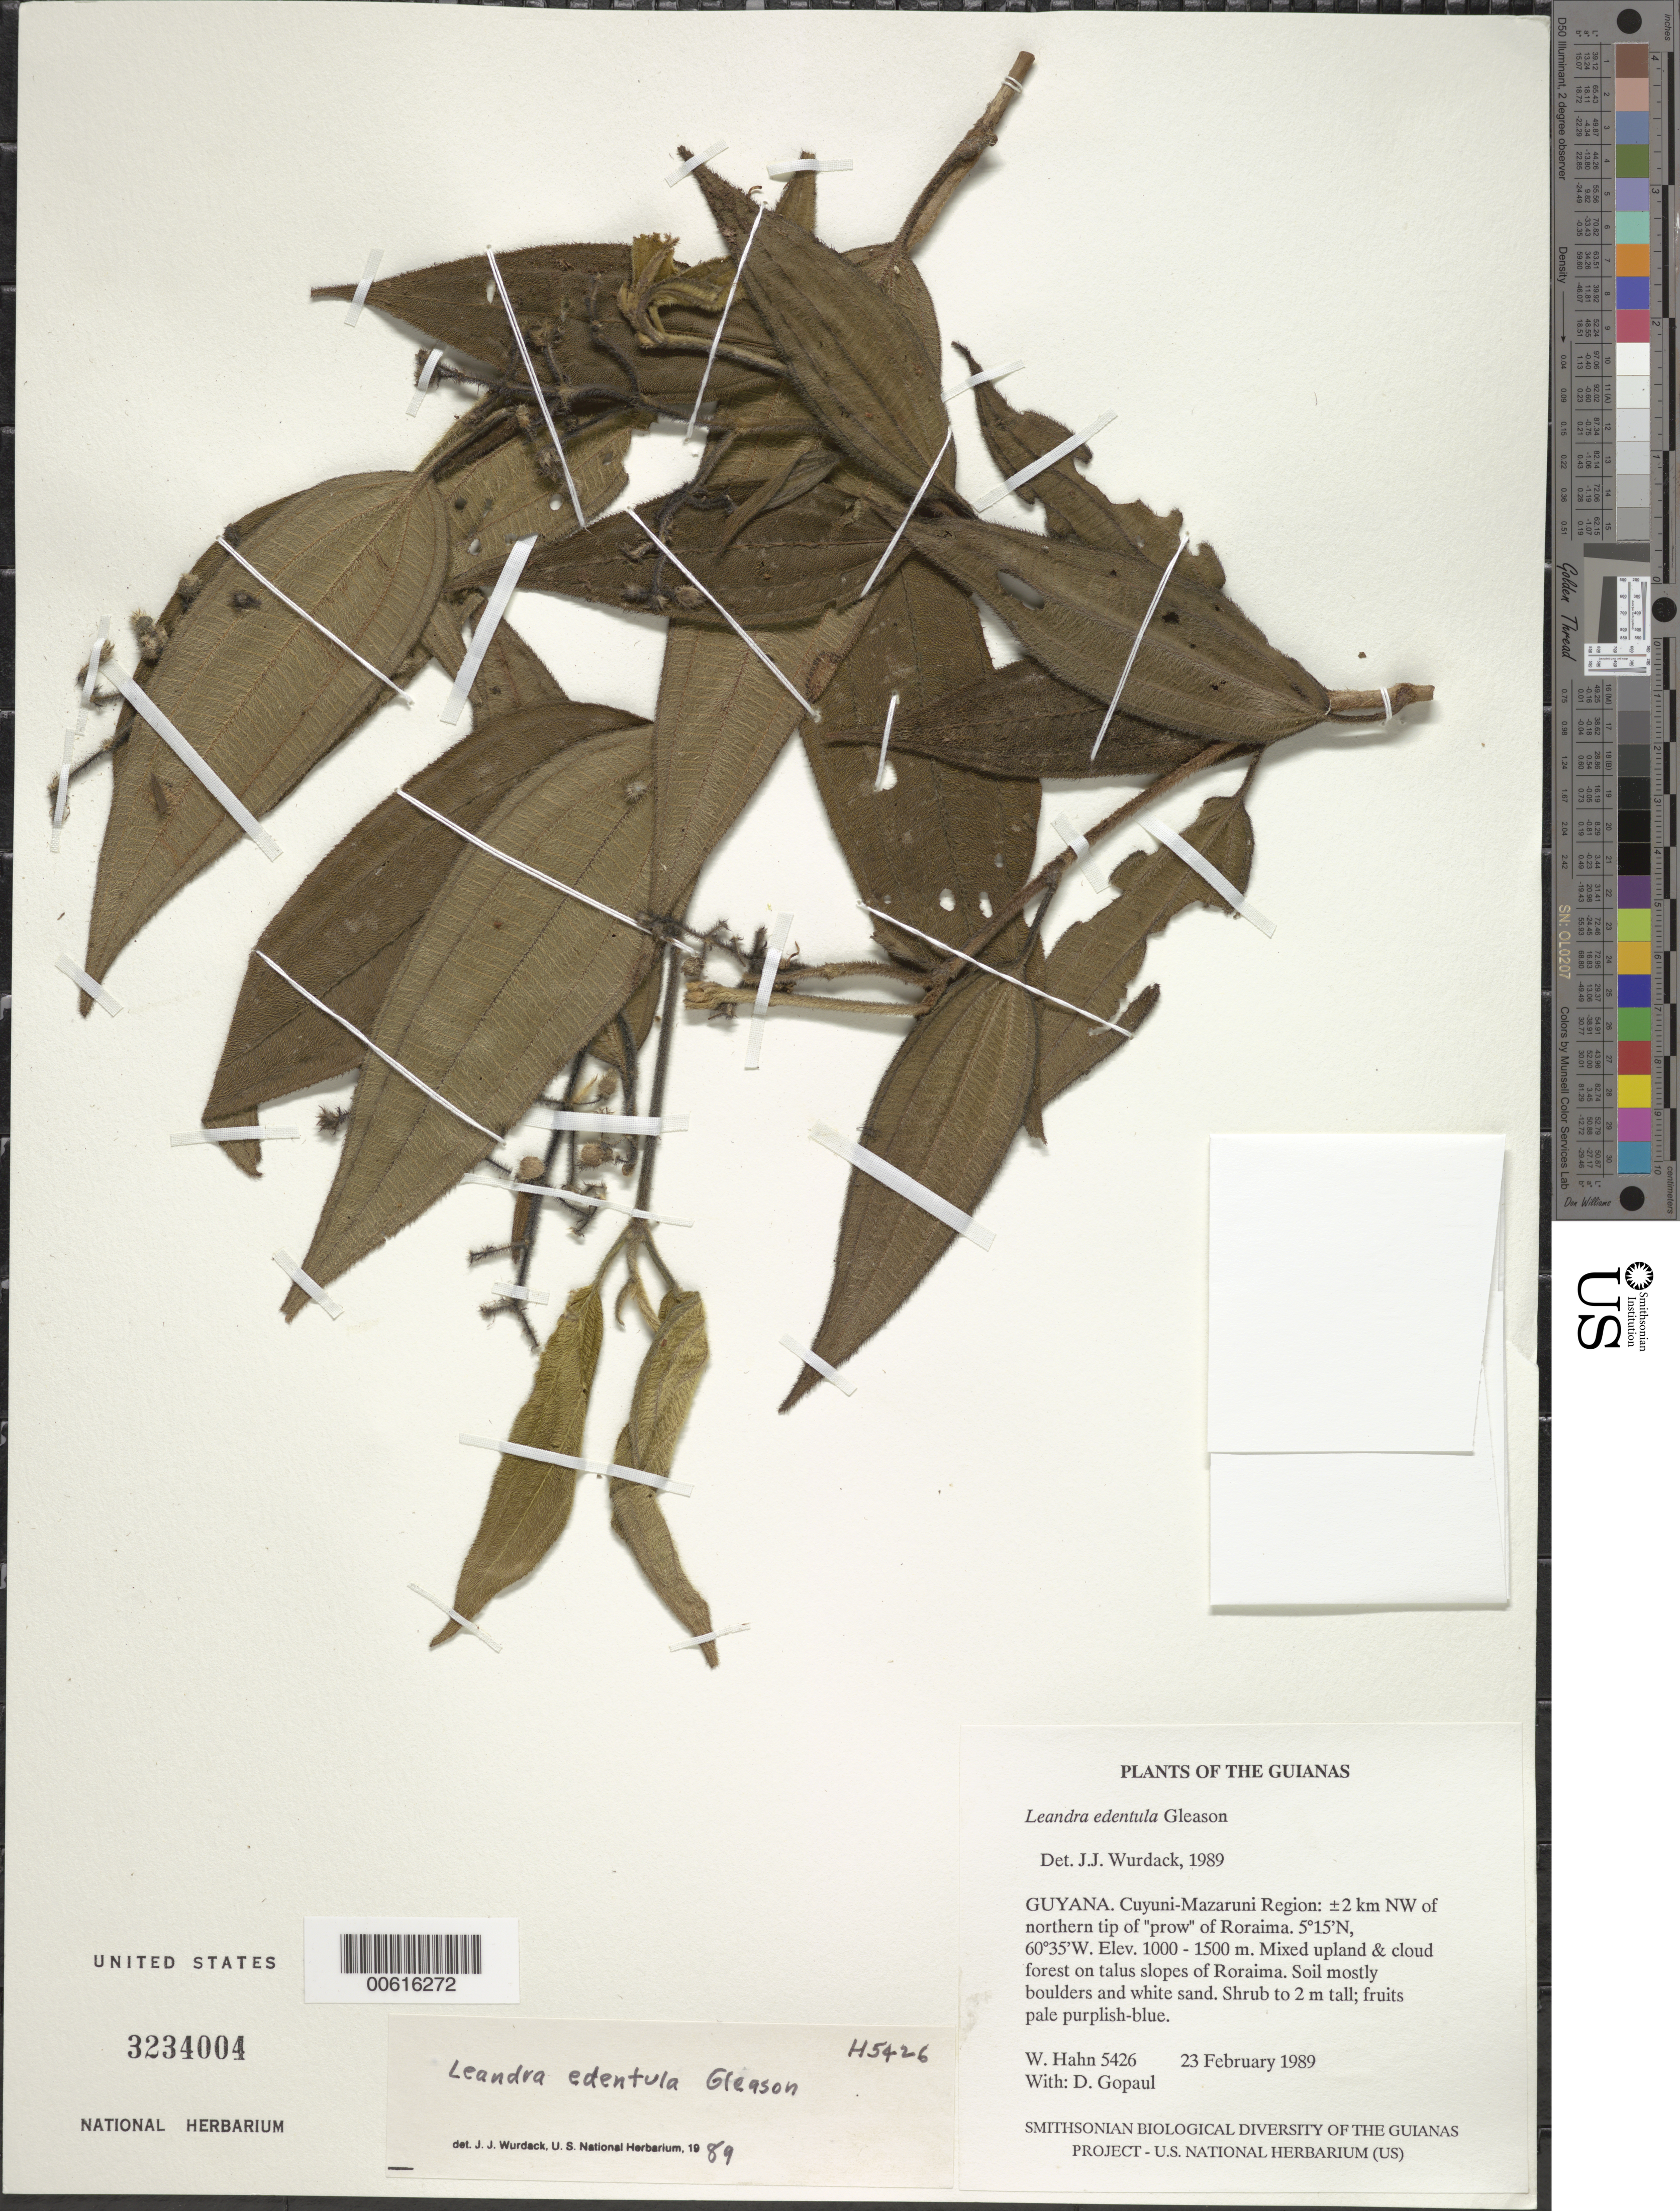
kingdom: Plantae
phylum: Tracheophyta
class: Magnoliopsida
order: Myrtales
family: Melastomataceae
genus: Leandra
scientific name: Leandra edentula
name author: Gleason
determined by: Wurdack, John J., (US), US (UNITED STATES)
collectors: W. Hahn & D. Gopaul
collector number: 5426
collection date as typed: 23 February 1989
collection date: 1989-02-23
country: Guyana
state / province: Cuyuni-Mazaruni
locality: ±2 km NW of northern tip of "prow" of Roraima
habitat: Mixed upland & cloud forest on talus slopes of Roraima. Soil mostly boulders and white sand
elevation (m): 1000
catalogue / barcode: US 3234004